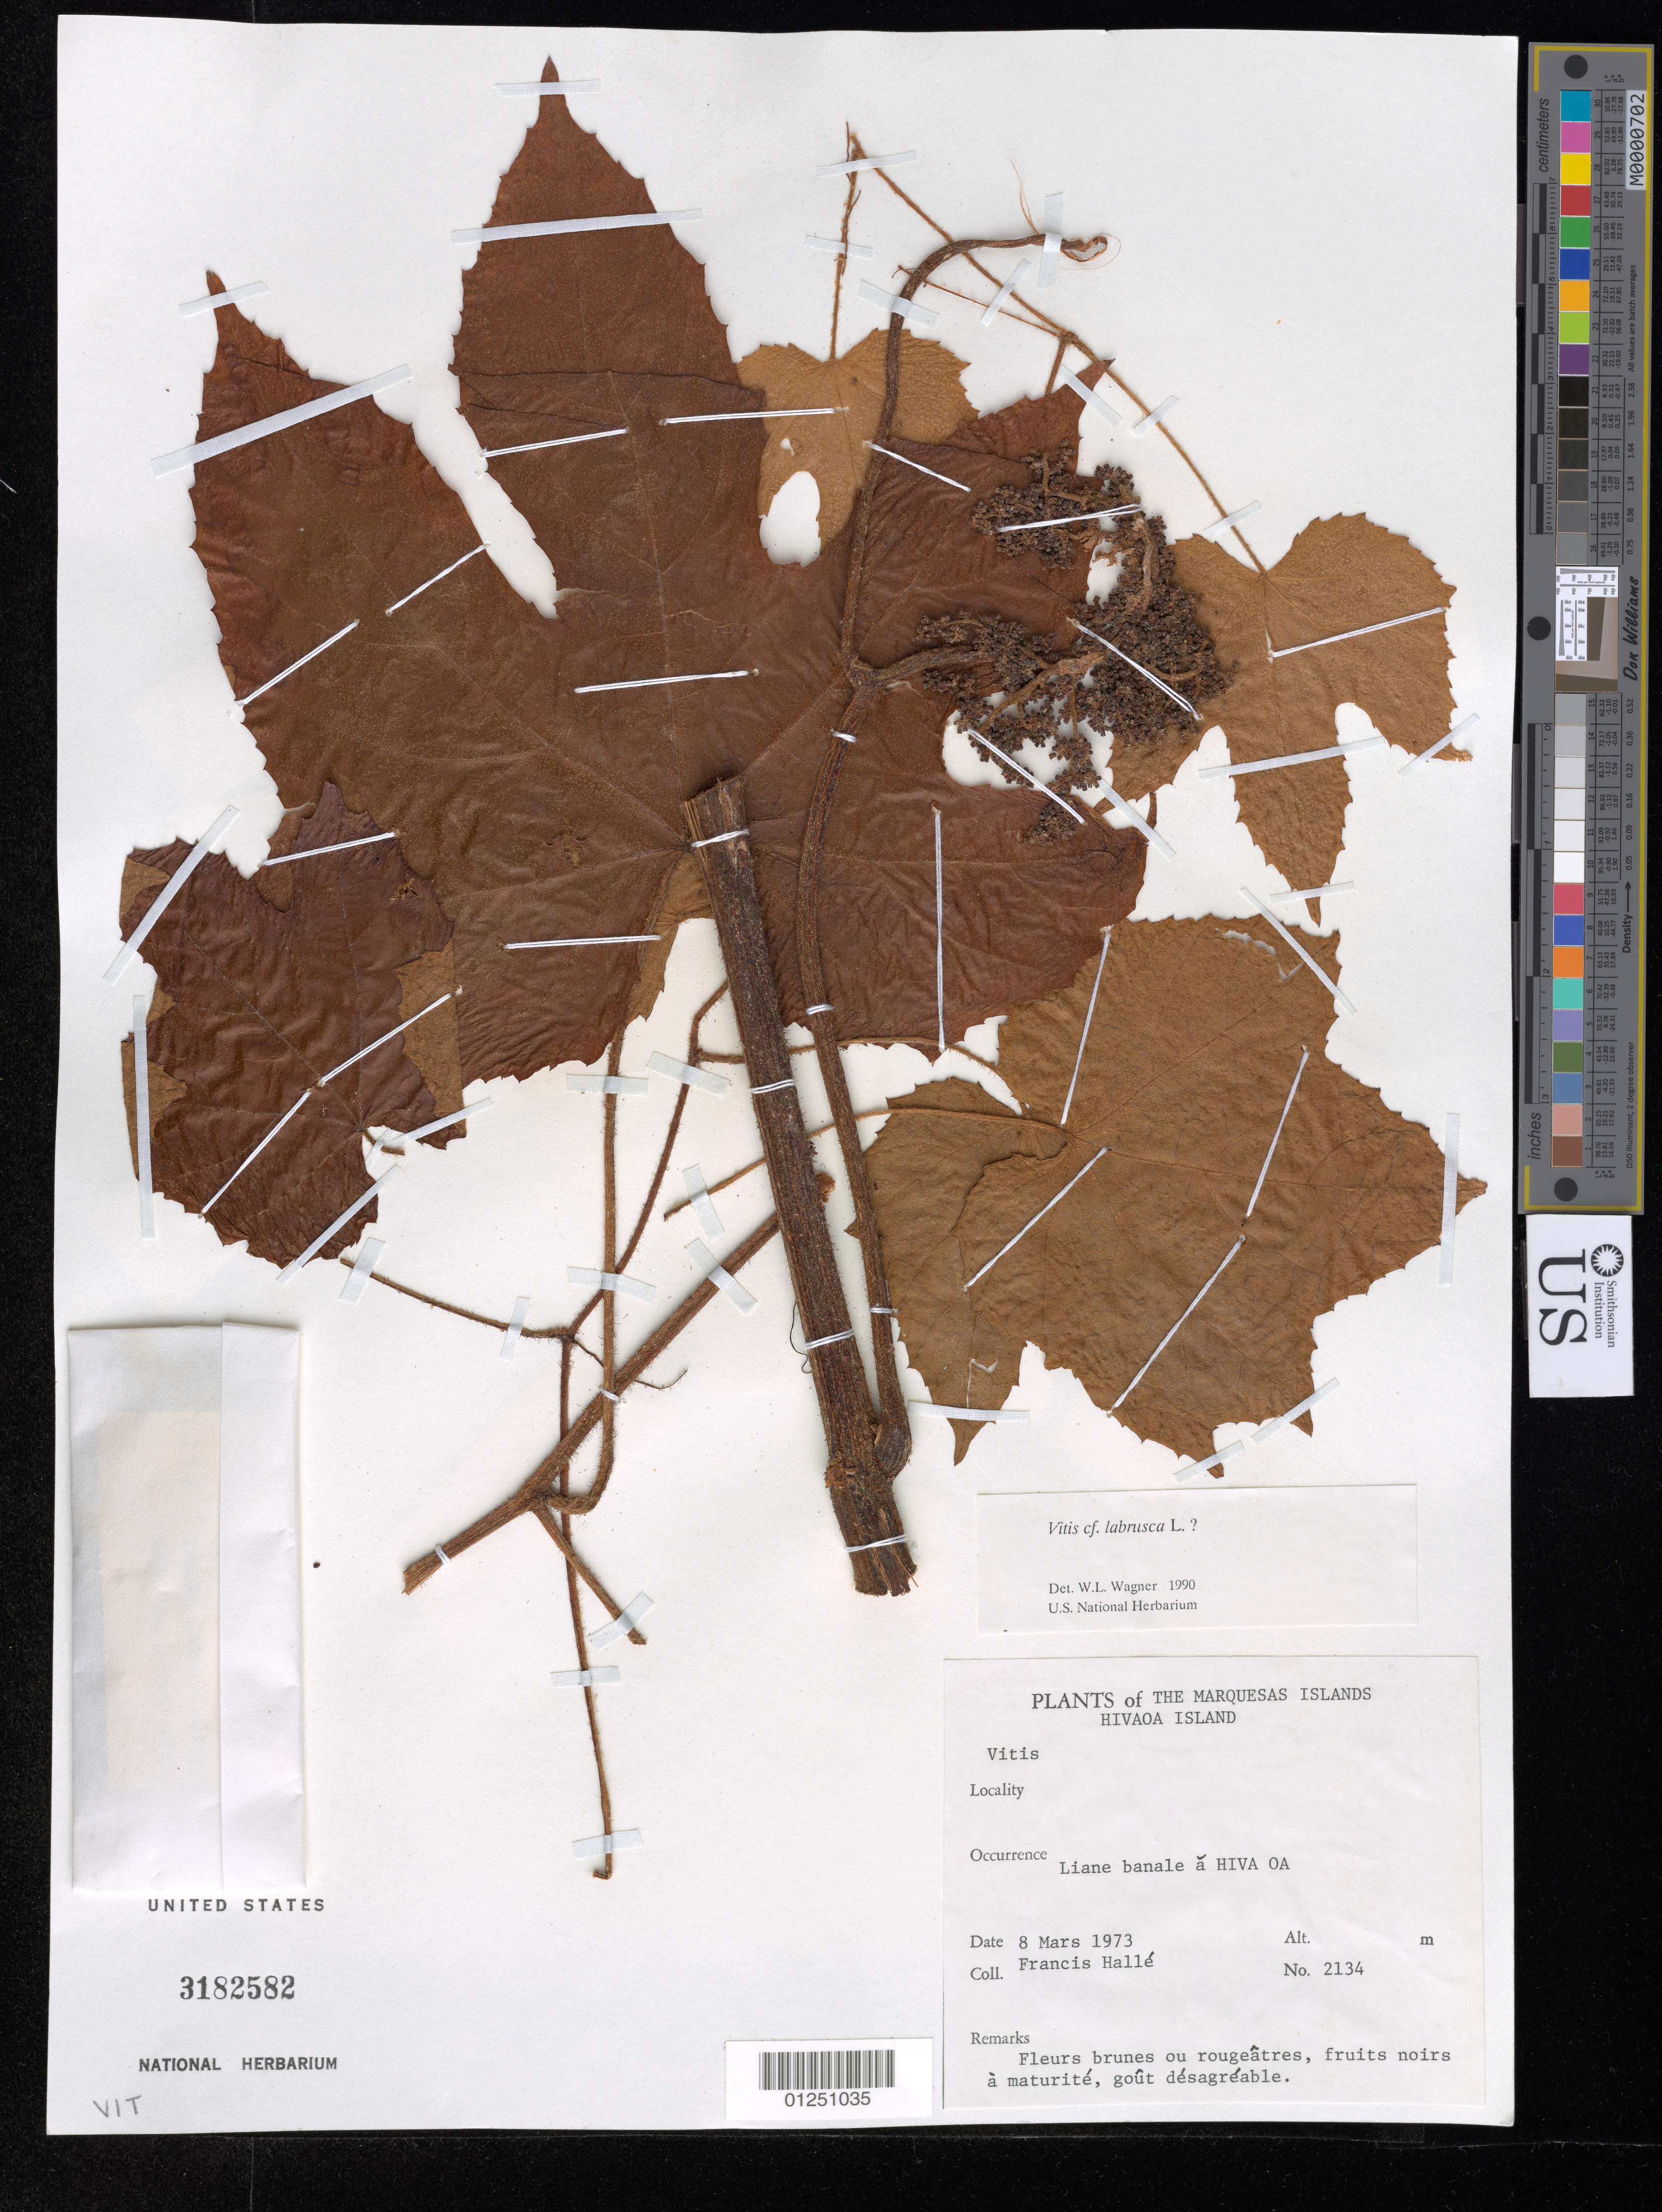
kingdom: Plantae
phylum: Tracheophyta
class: Magnoliopsida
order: Vitales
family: Vitaceae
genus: Vitis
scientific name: Vitis labrusca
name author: L.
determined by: Wagner, W. L., (BOT), Smithsonian Institution - National Museum of Natural History (UNITED STATES)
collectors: F. Hallé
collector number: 2134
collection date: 1973-03-08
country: French Polynesia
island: Hiva Oa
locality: s.l.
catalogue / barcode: US 3182582